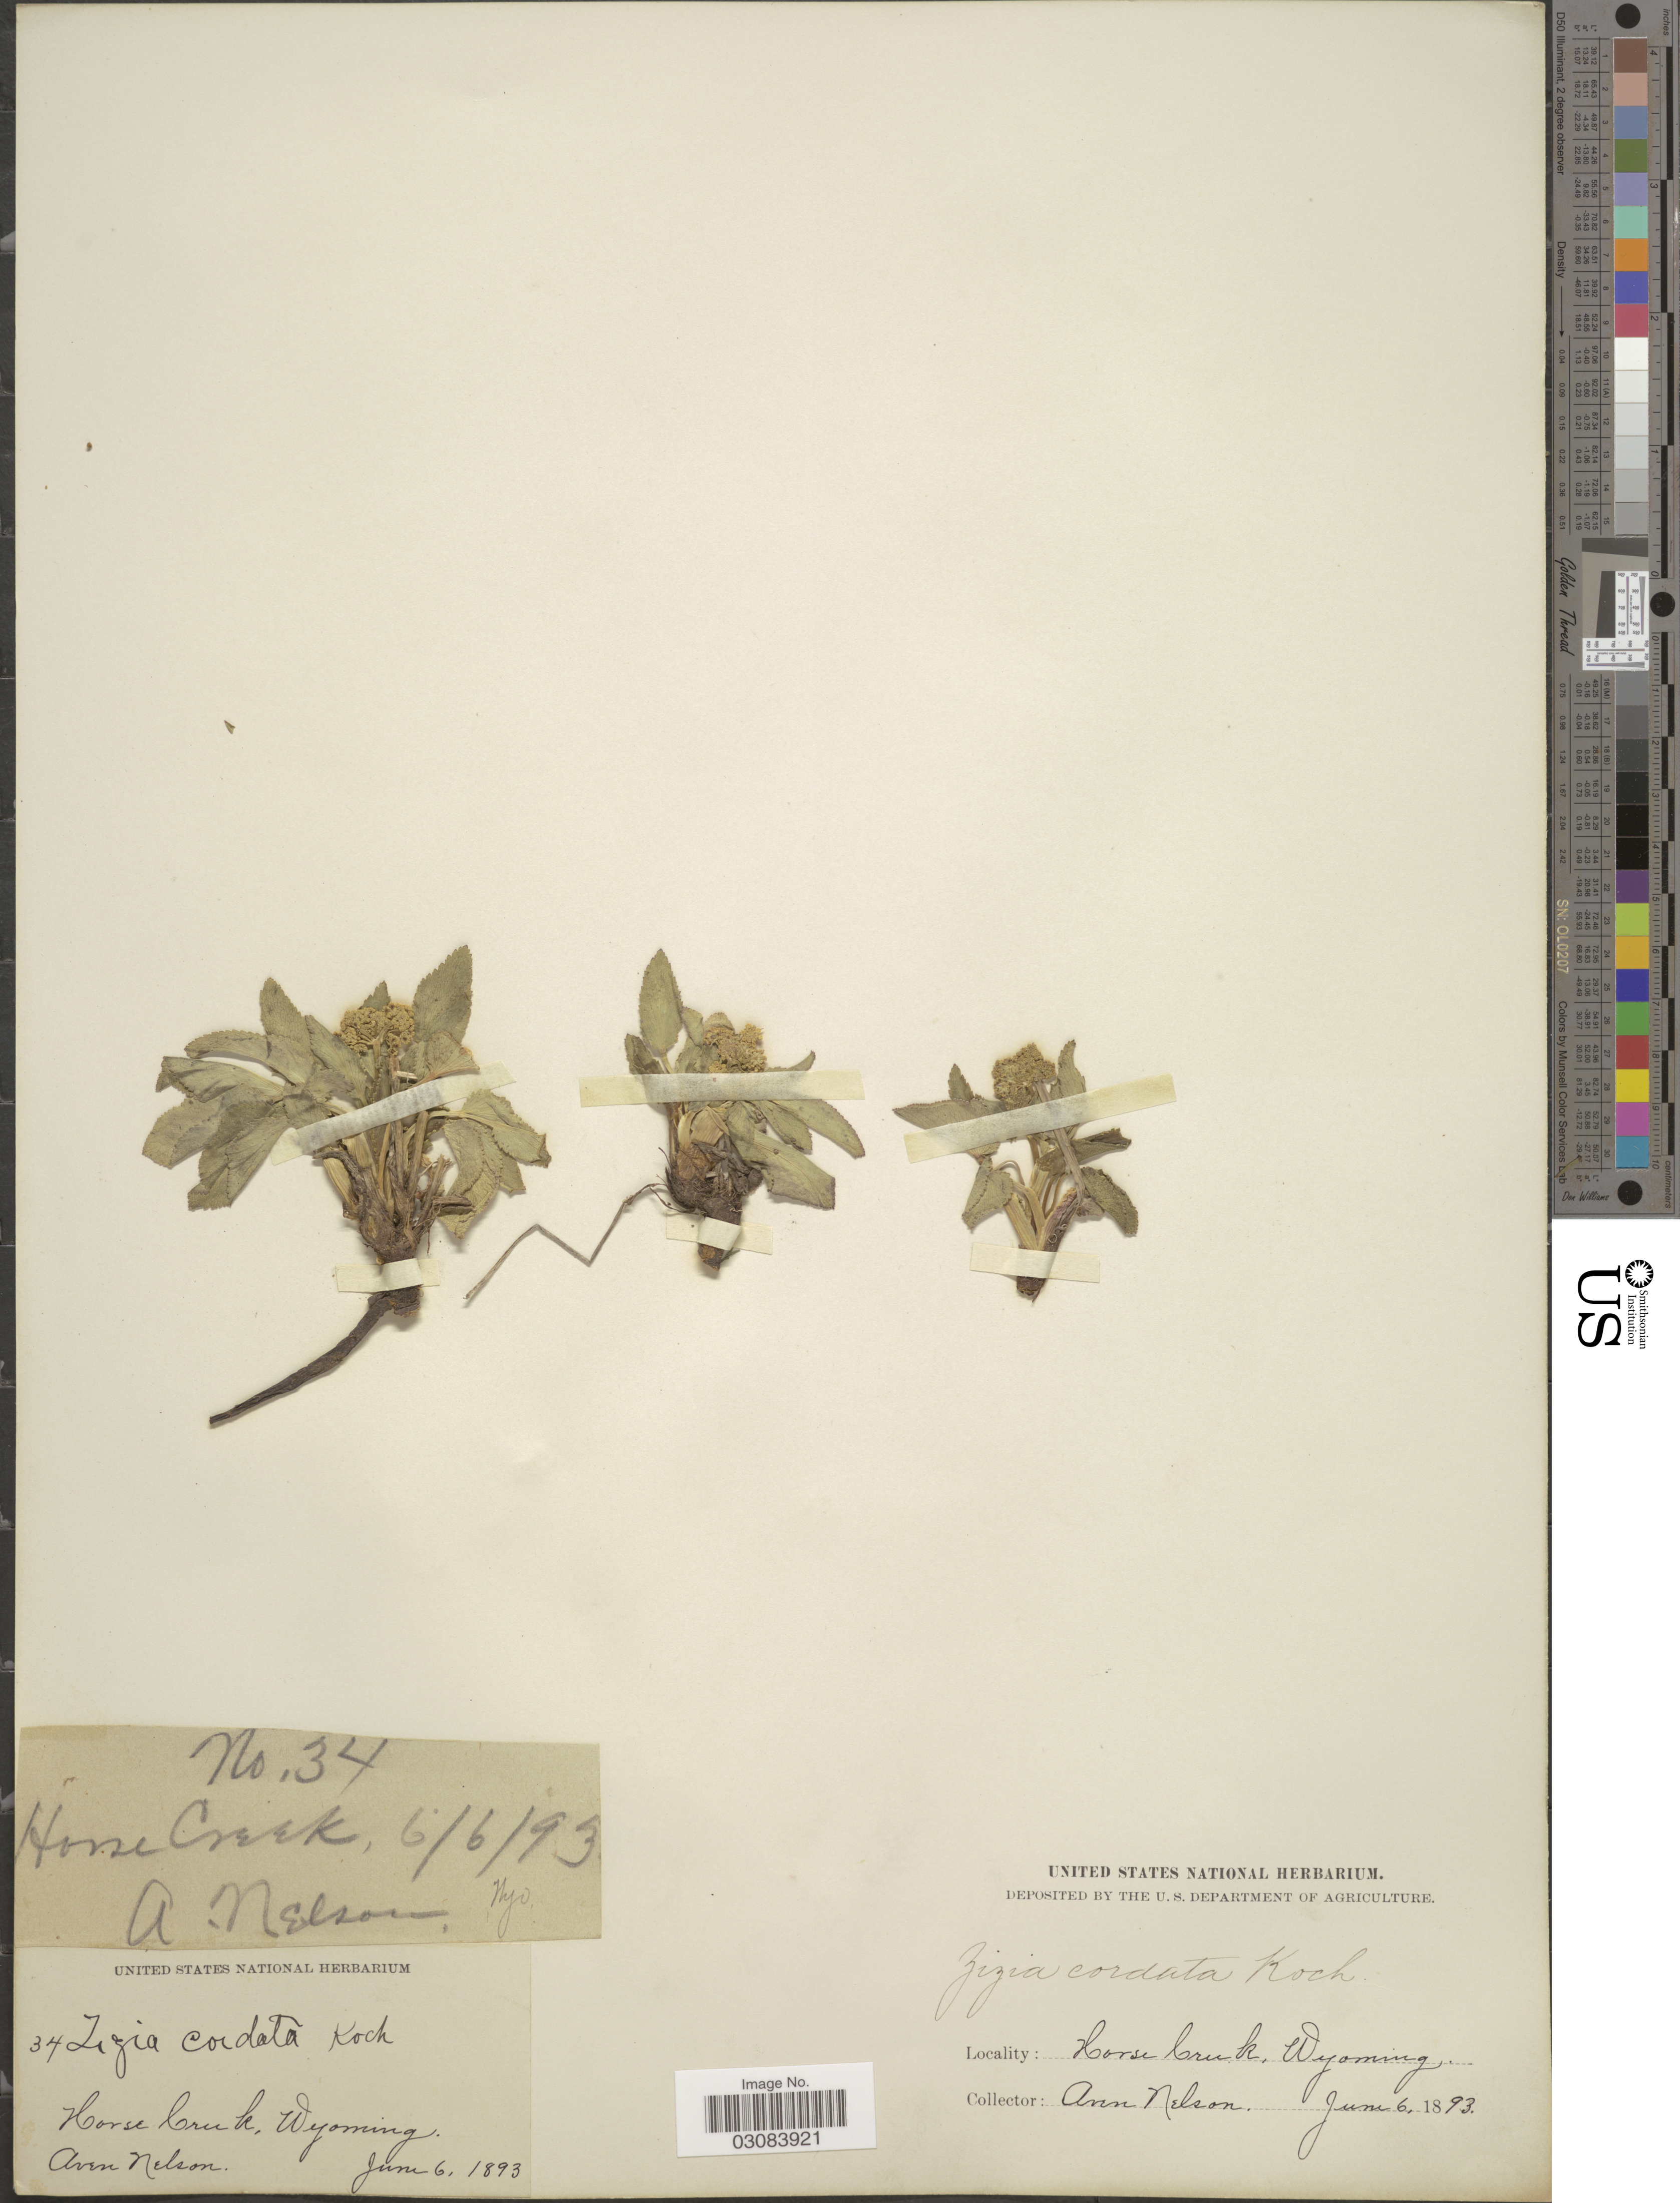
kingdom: Plantae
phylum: Tracheophyta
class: Magnoliopsida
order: Apiales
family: Apiaceae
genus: Zizia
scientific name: Zizia aptera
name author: (A. Gray) Fernald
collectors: A. Nelson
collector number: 34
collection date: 1893-06-06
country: United States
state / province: Wyoming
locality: Horse bank.